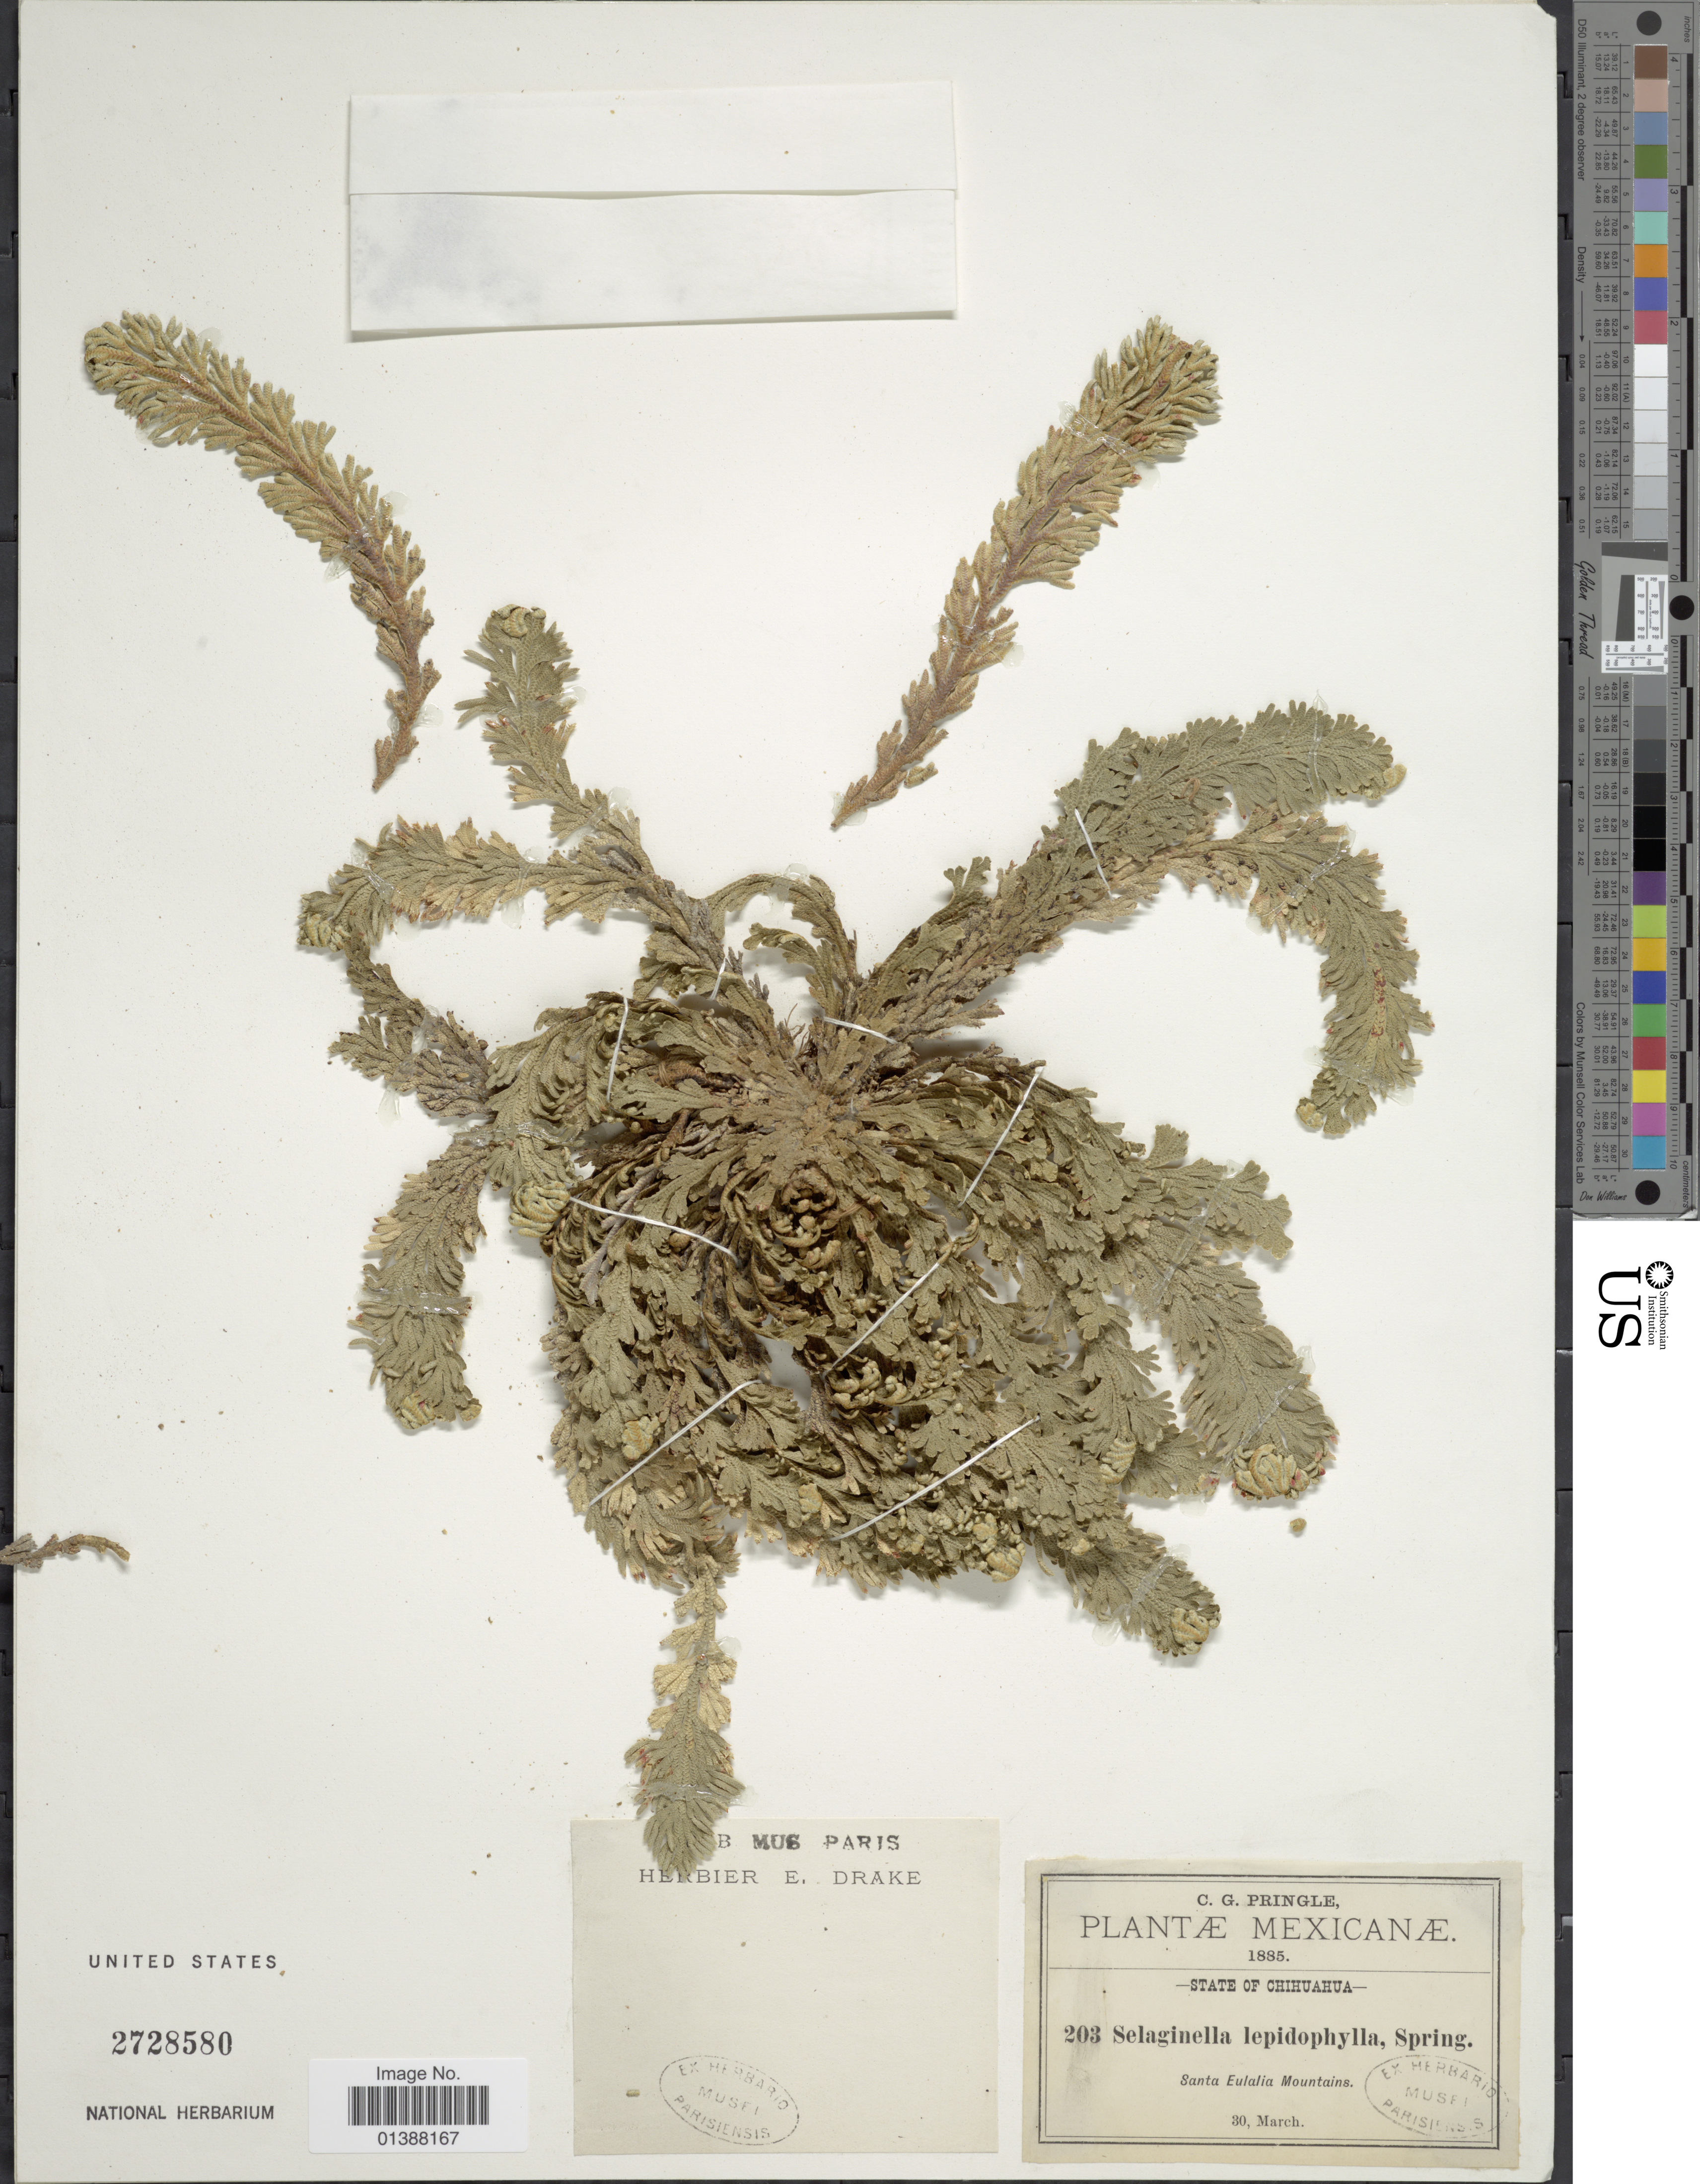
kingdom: Plantae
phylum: Tracheophyta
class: Lycopodiopsida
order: Selaginellales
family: Selaginellaceae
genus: Selaginella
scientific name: Selaginella lepidophylla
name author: (Hook. & Grev.) Spring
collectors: C. G. Pringle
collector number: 203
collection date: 1885-03-30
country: Mexico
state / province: Chihuahua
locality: State of Chuhuahua, Santa Eulalia Mountains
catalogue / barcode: US 2728580